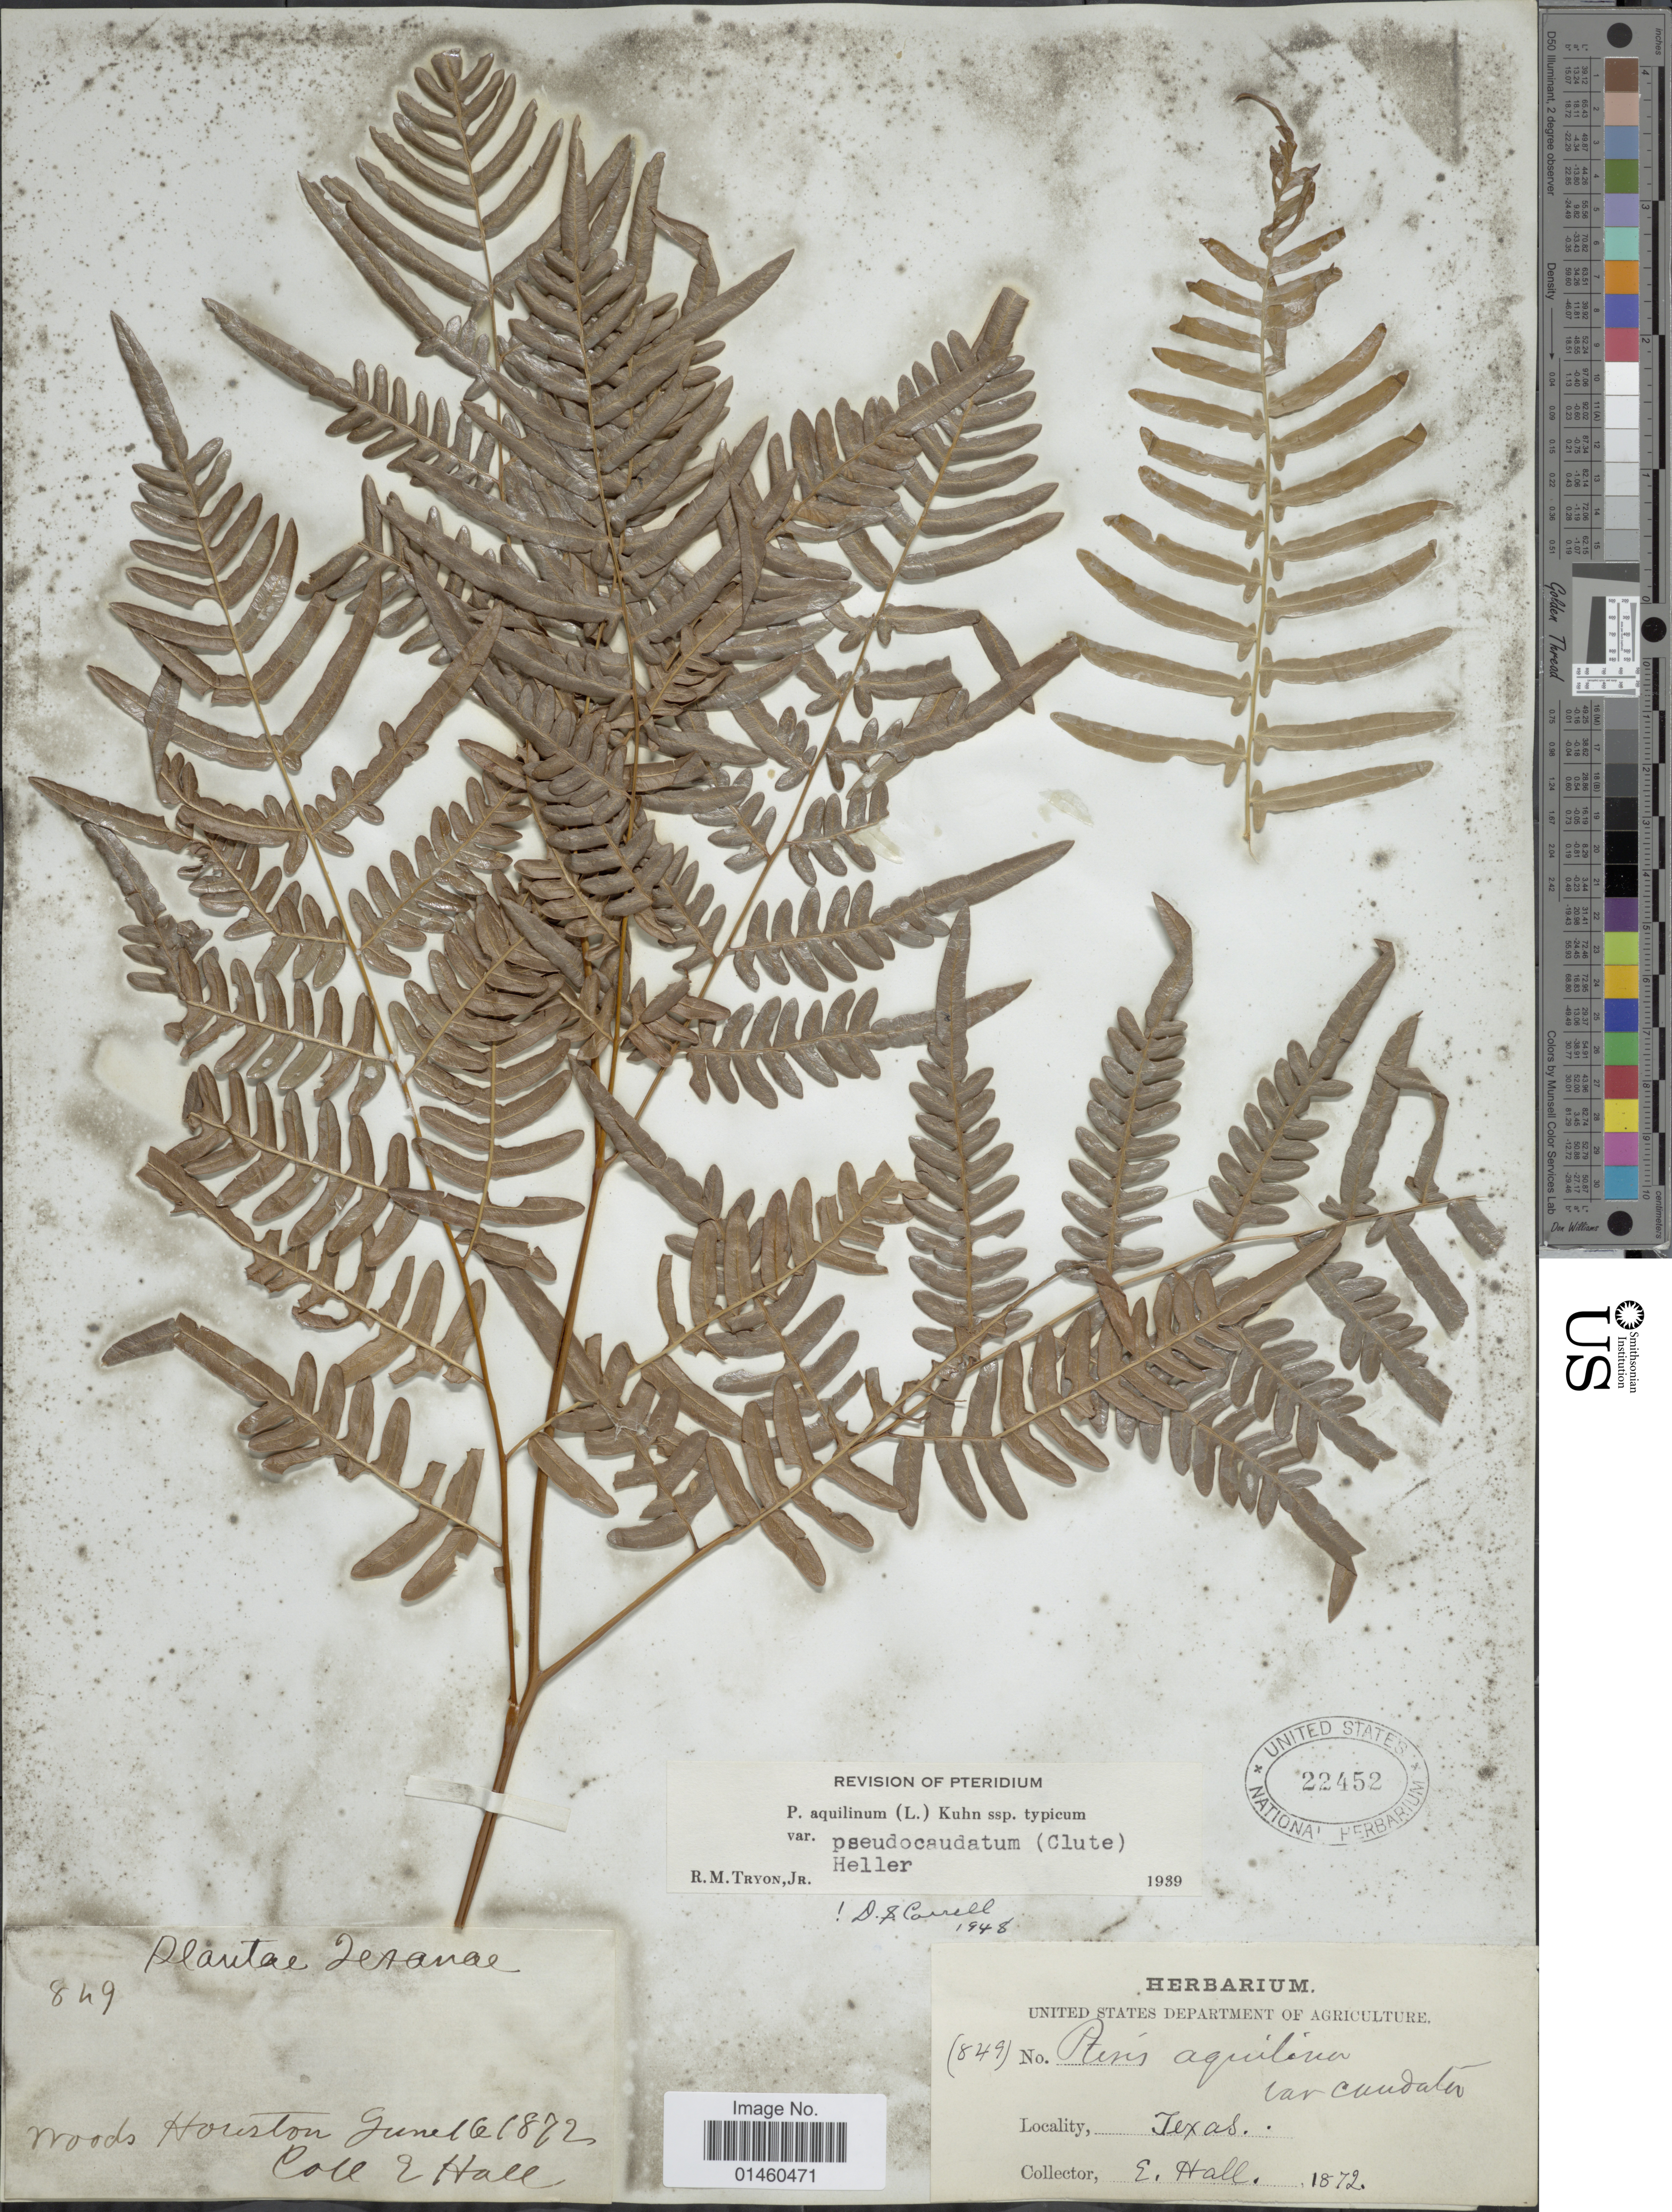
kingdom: Plantae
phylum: Tracheophyta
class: Polypodiopsida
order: Polypodiales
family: Dennstaedtiaceae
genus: Pteridium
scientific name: Pteridium aquilinum var. pseudocaudatum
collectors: E. Hall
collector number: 849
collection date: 1872-06-16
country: United States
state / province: Texas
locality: Woods Houston.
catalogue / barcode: US 22452